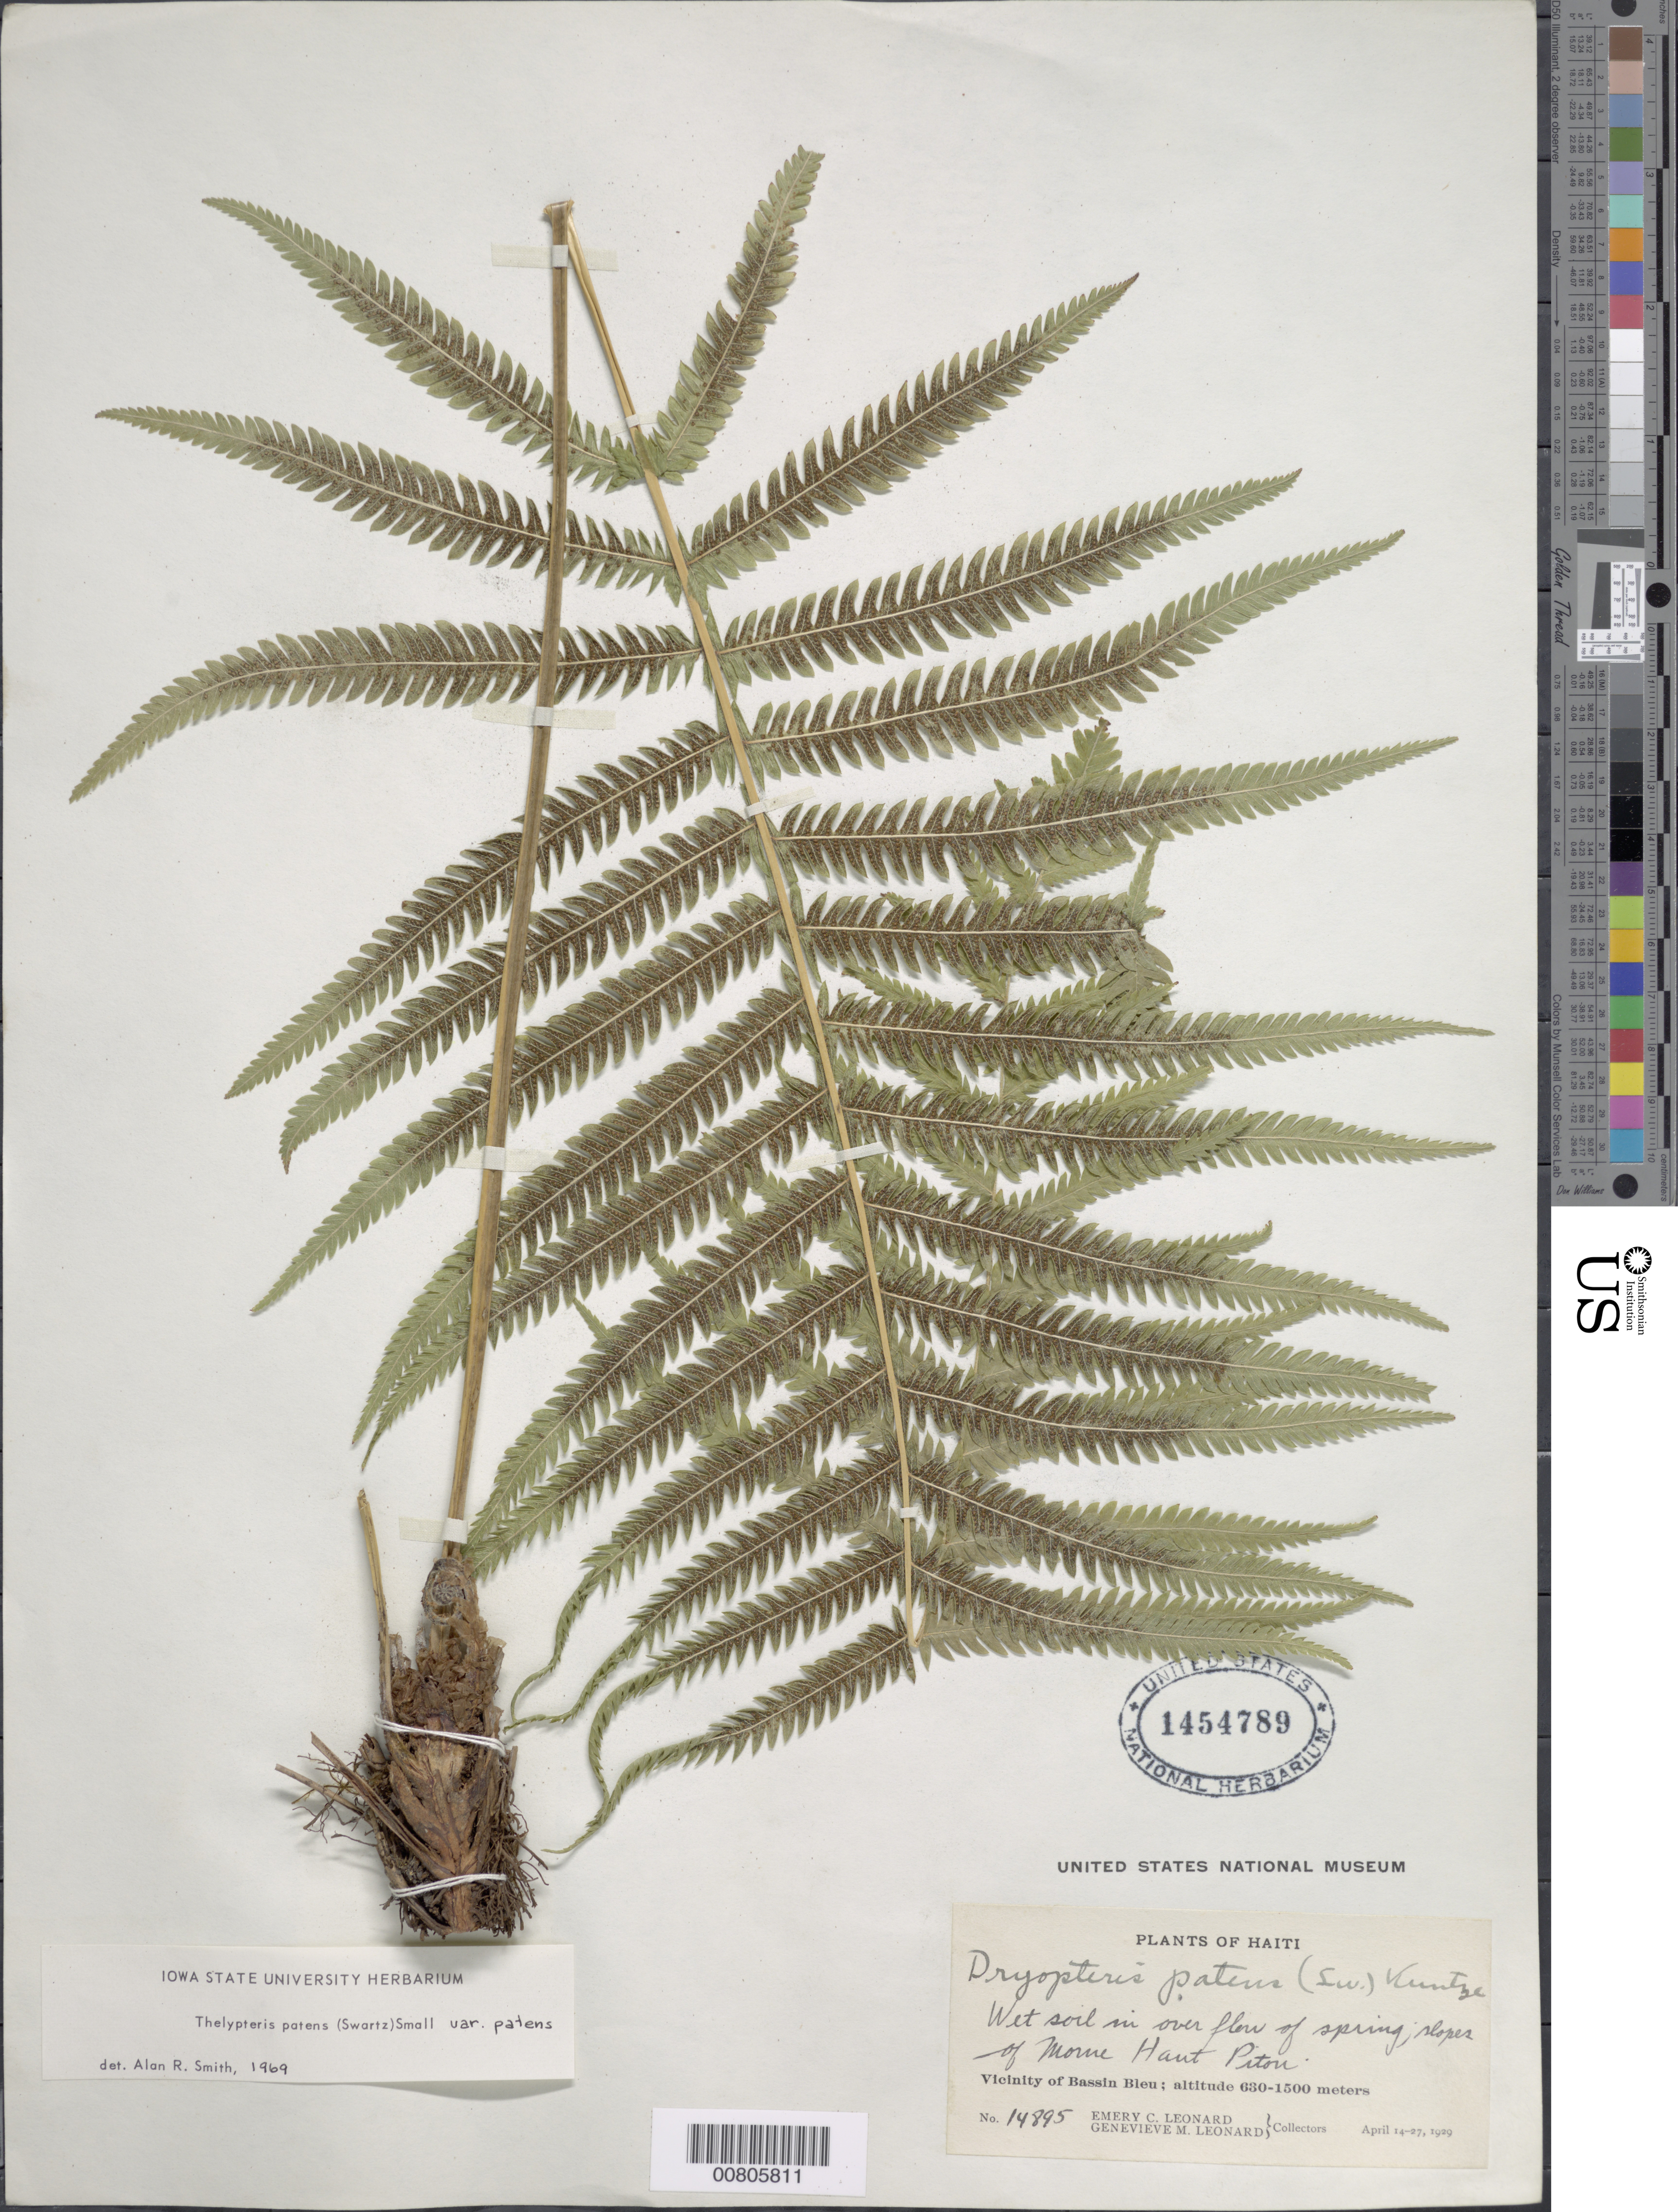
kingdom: Plantae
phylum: Tracheophyta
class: Polypodiopsida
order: Polypodiales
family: Thelypteridaceae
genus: Christella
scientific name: Christella patens var. patens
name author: (Sw.) Holttum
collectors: E. C. Leonard & G. M. Leonard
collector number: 14895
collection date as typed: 14 Apr 1929 to 27 Apr 1929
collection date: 1929-04-14/1929-04-27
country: Haiti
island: Hispaniola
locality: Bassin Bleu, slopes of Morne Haut Piton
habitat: Wet soil in overflow of spring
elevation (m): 630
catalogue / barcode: US 1454789